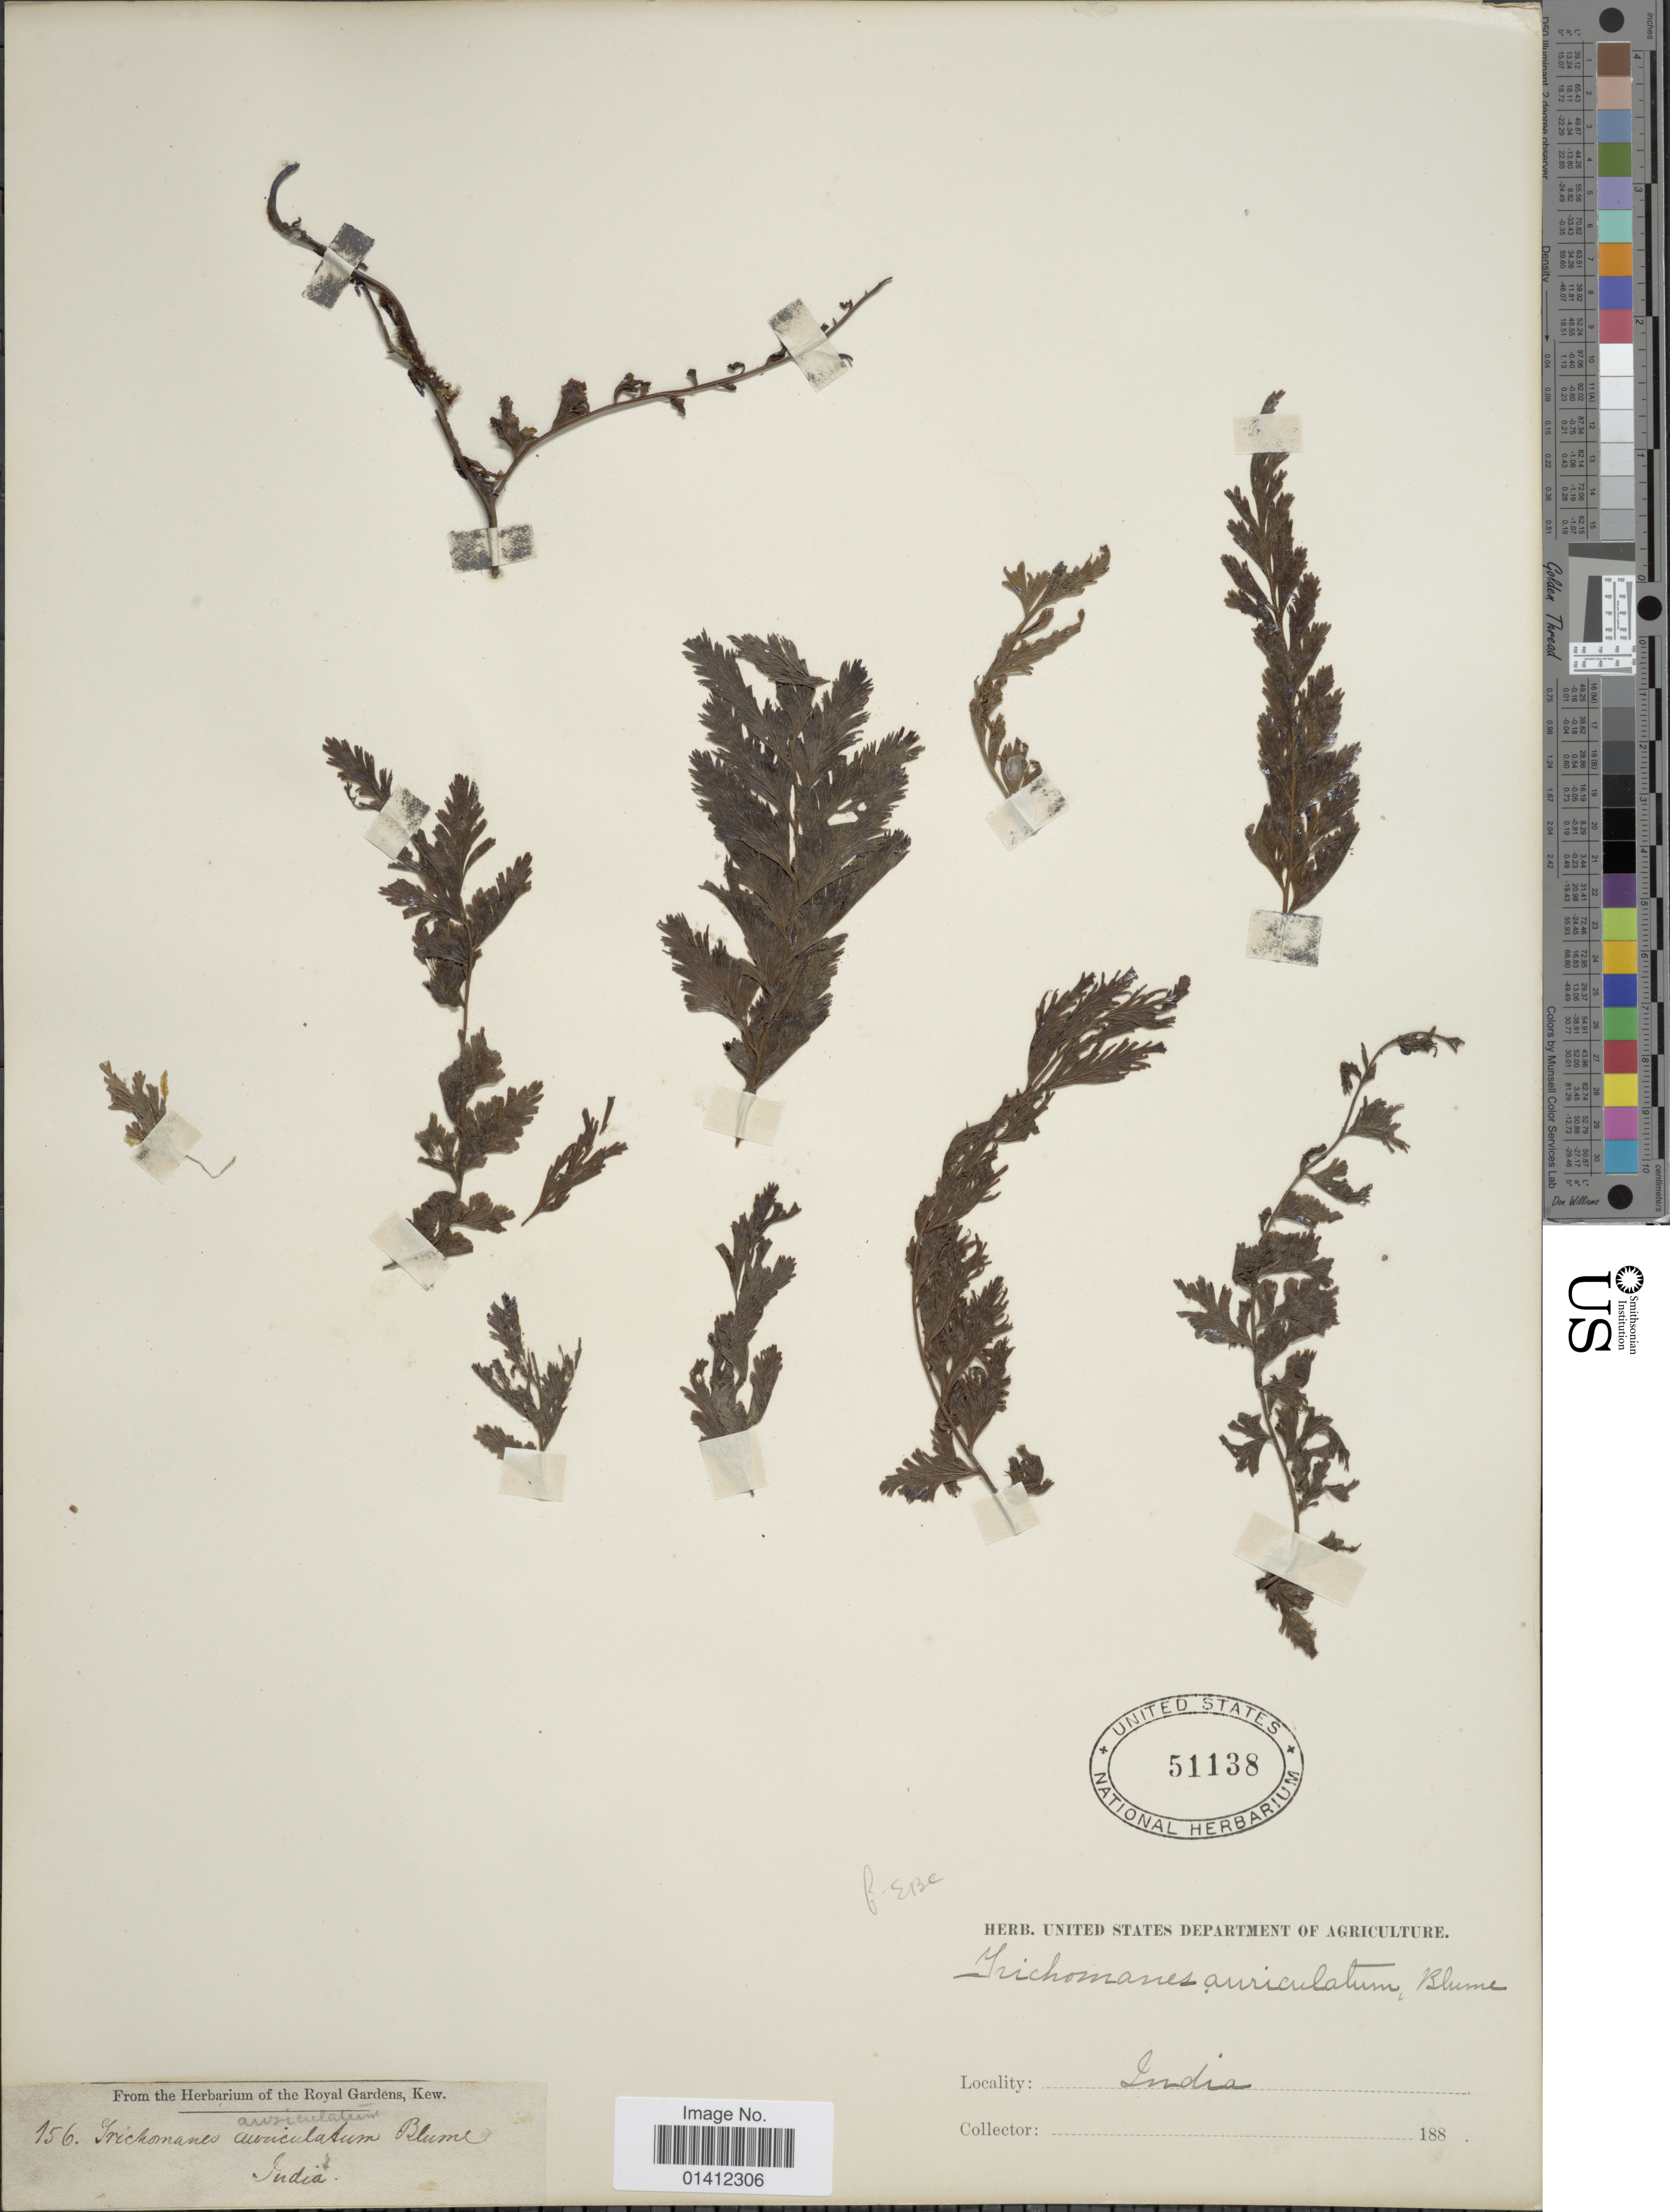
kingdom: Plantae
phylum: Tracheophyta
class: Polypodiopsida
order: Hymenophyllales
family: Hymenophyllaceae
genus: Vandenboschia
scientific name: Vandenboschia auriculata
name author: (Blume) Copel.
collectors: Royal Botanic Gardens (Kew)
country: India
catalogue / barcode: US 51138